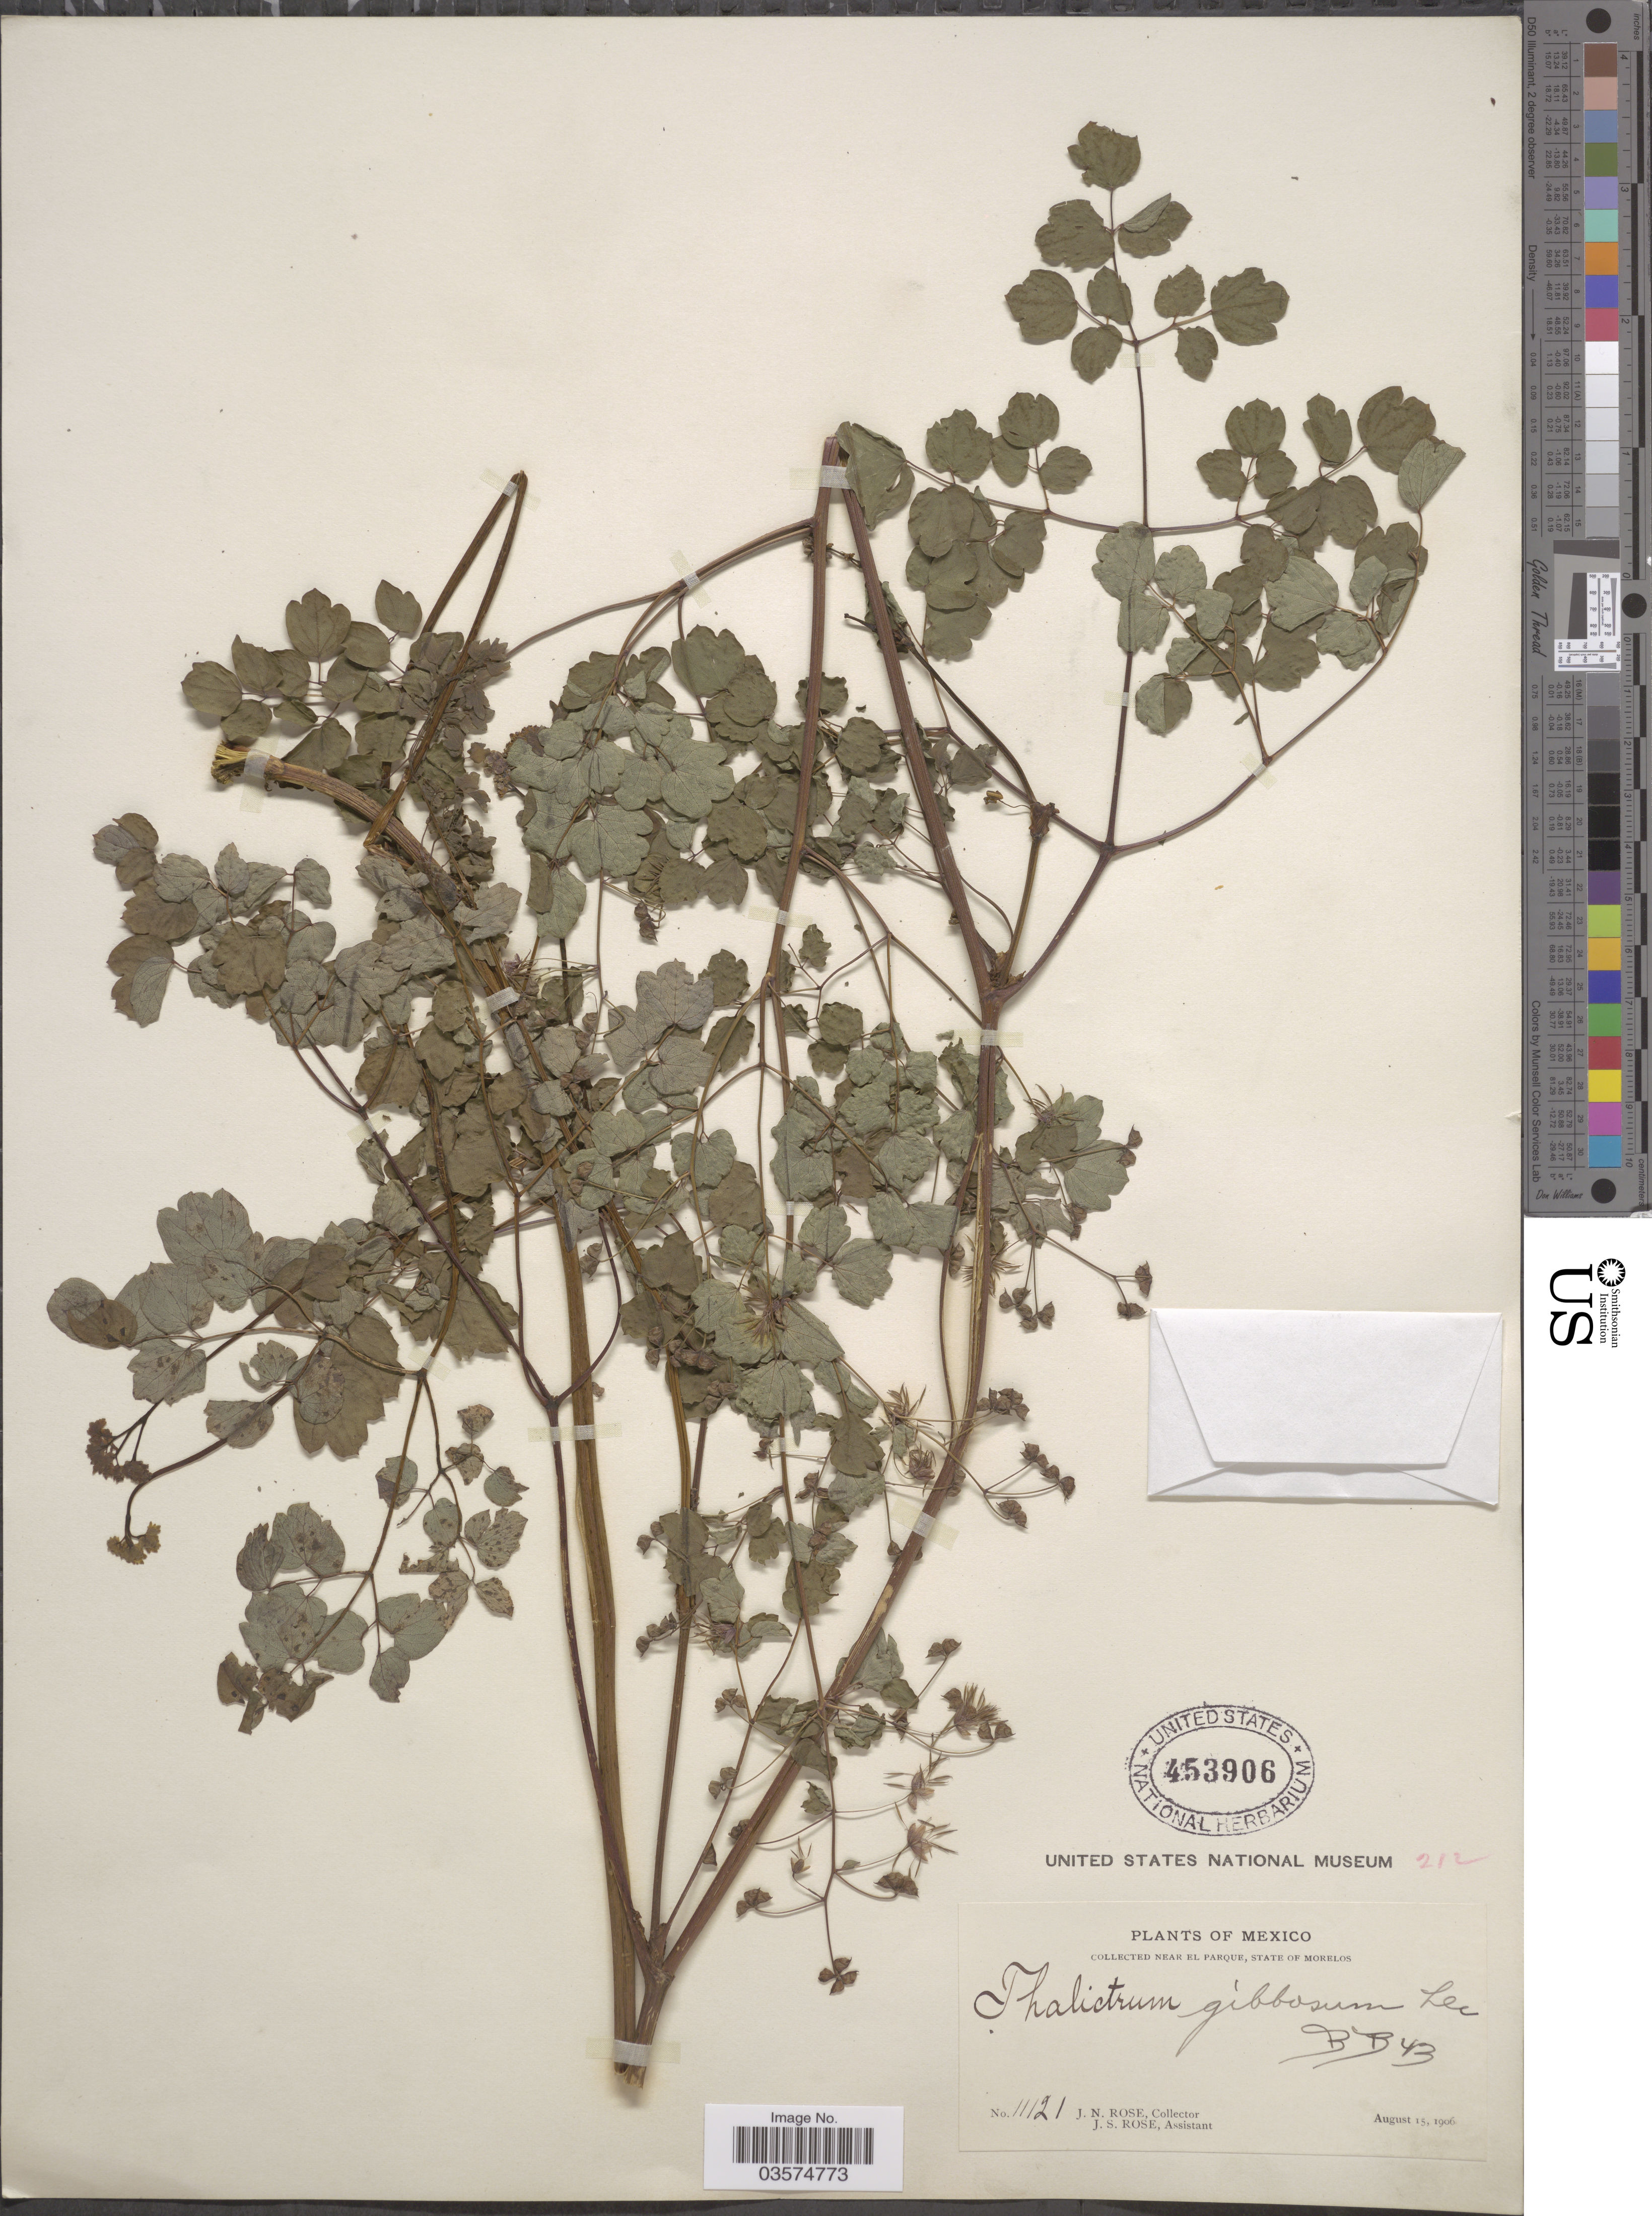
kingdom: Plantae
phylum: Tracheophyta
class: Magnoliopsida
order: Ranunculales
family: Ranunculaceae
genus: Thalictrum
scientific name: Thalictrum gibbosum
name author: Lec.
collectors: J. N. Rose & J. S. Rose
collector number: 11121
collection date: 1906-08-15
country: Mexico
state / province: Morelos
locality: Near el Parque.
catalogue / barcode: US 453906